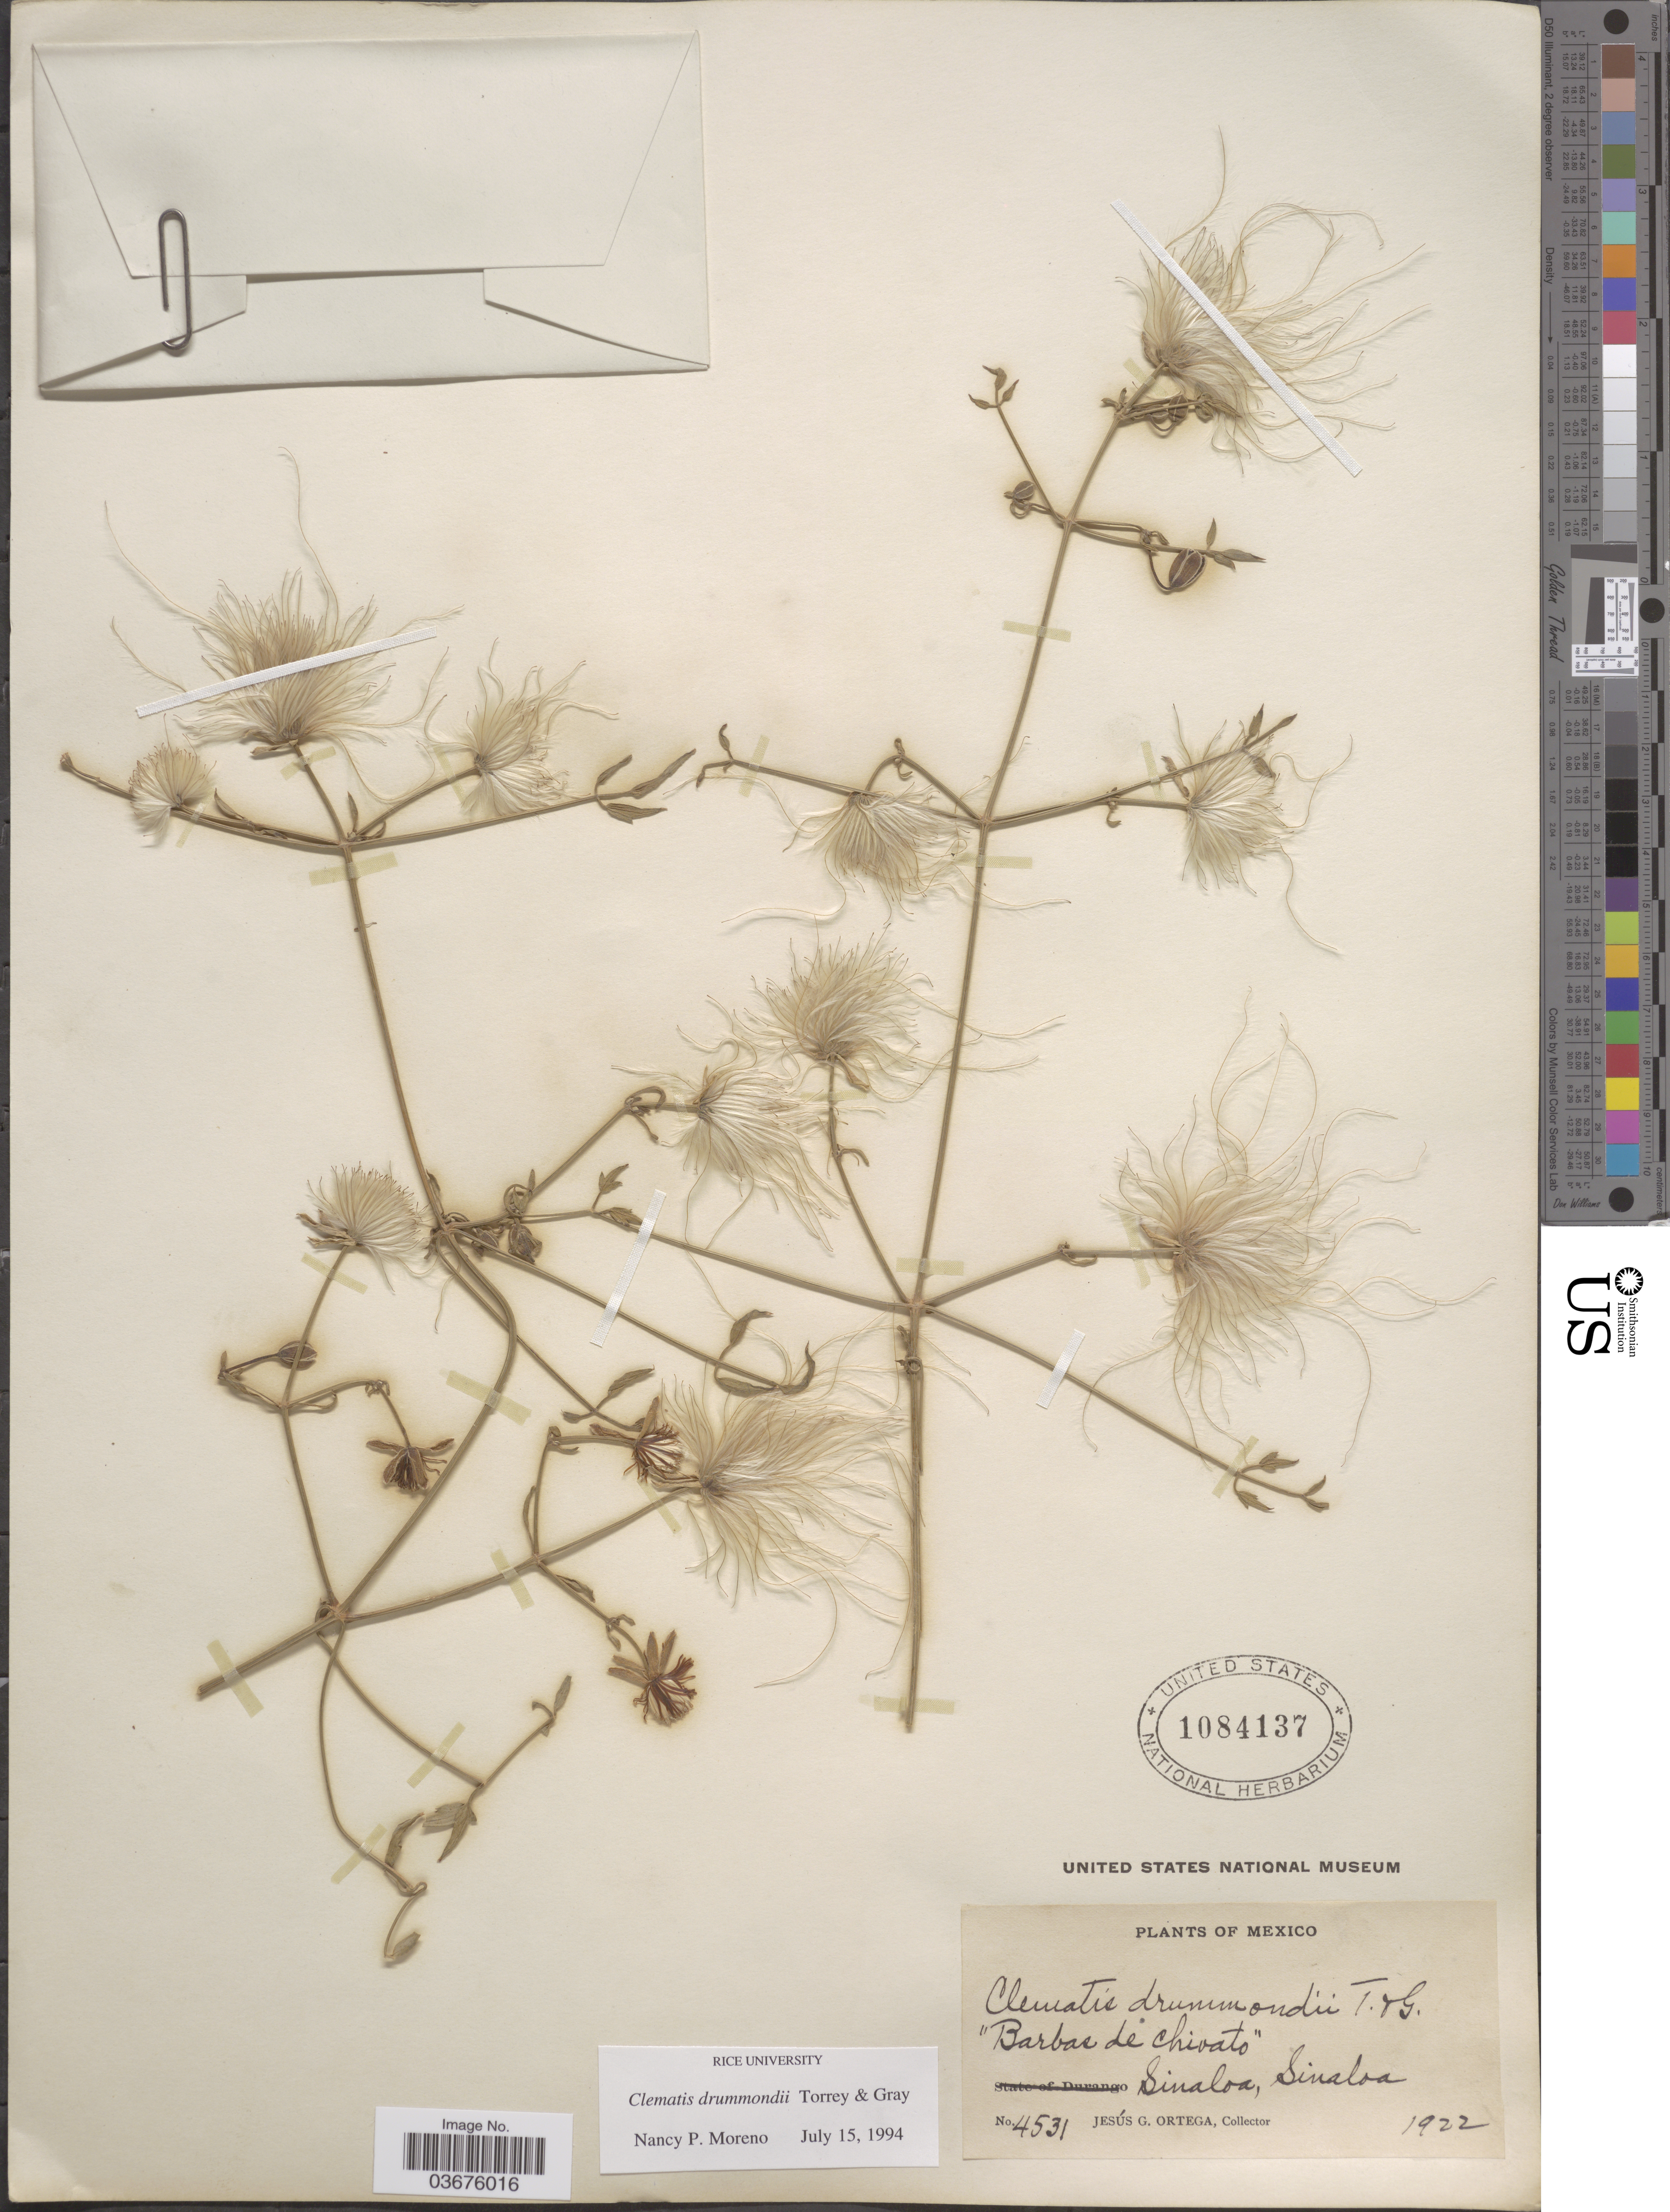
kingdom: Plantae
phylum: Tracheophyta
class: Magnoliopsida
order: Ranunculales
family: Ranunculaceae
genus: Clematis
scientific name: Clematis drummondii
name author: Torr. & A. Gray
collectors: J. Ortega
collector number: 4531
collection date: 1922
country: Mexico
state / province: Sinaloa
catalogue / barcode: US 1084137